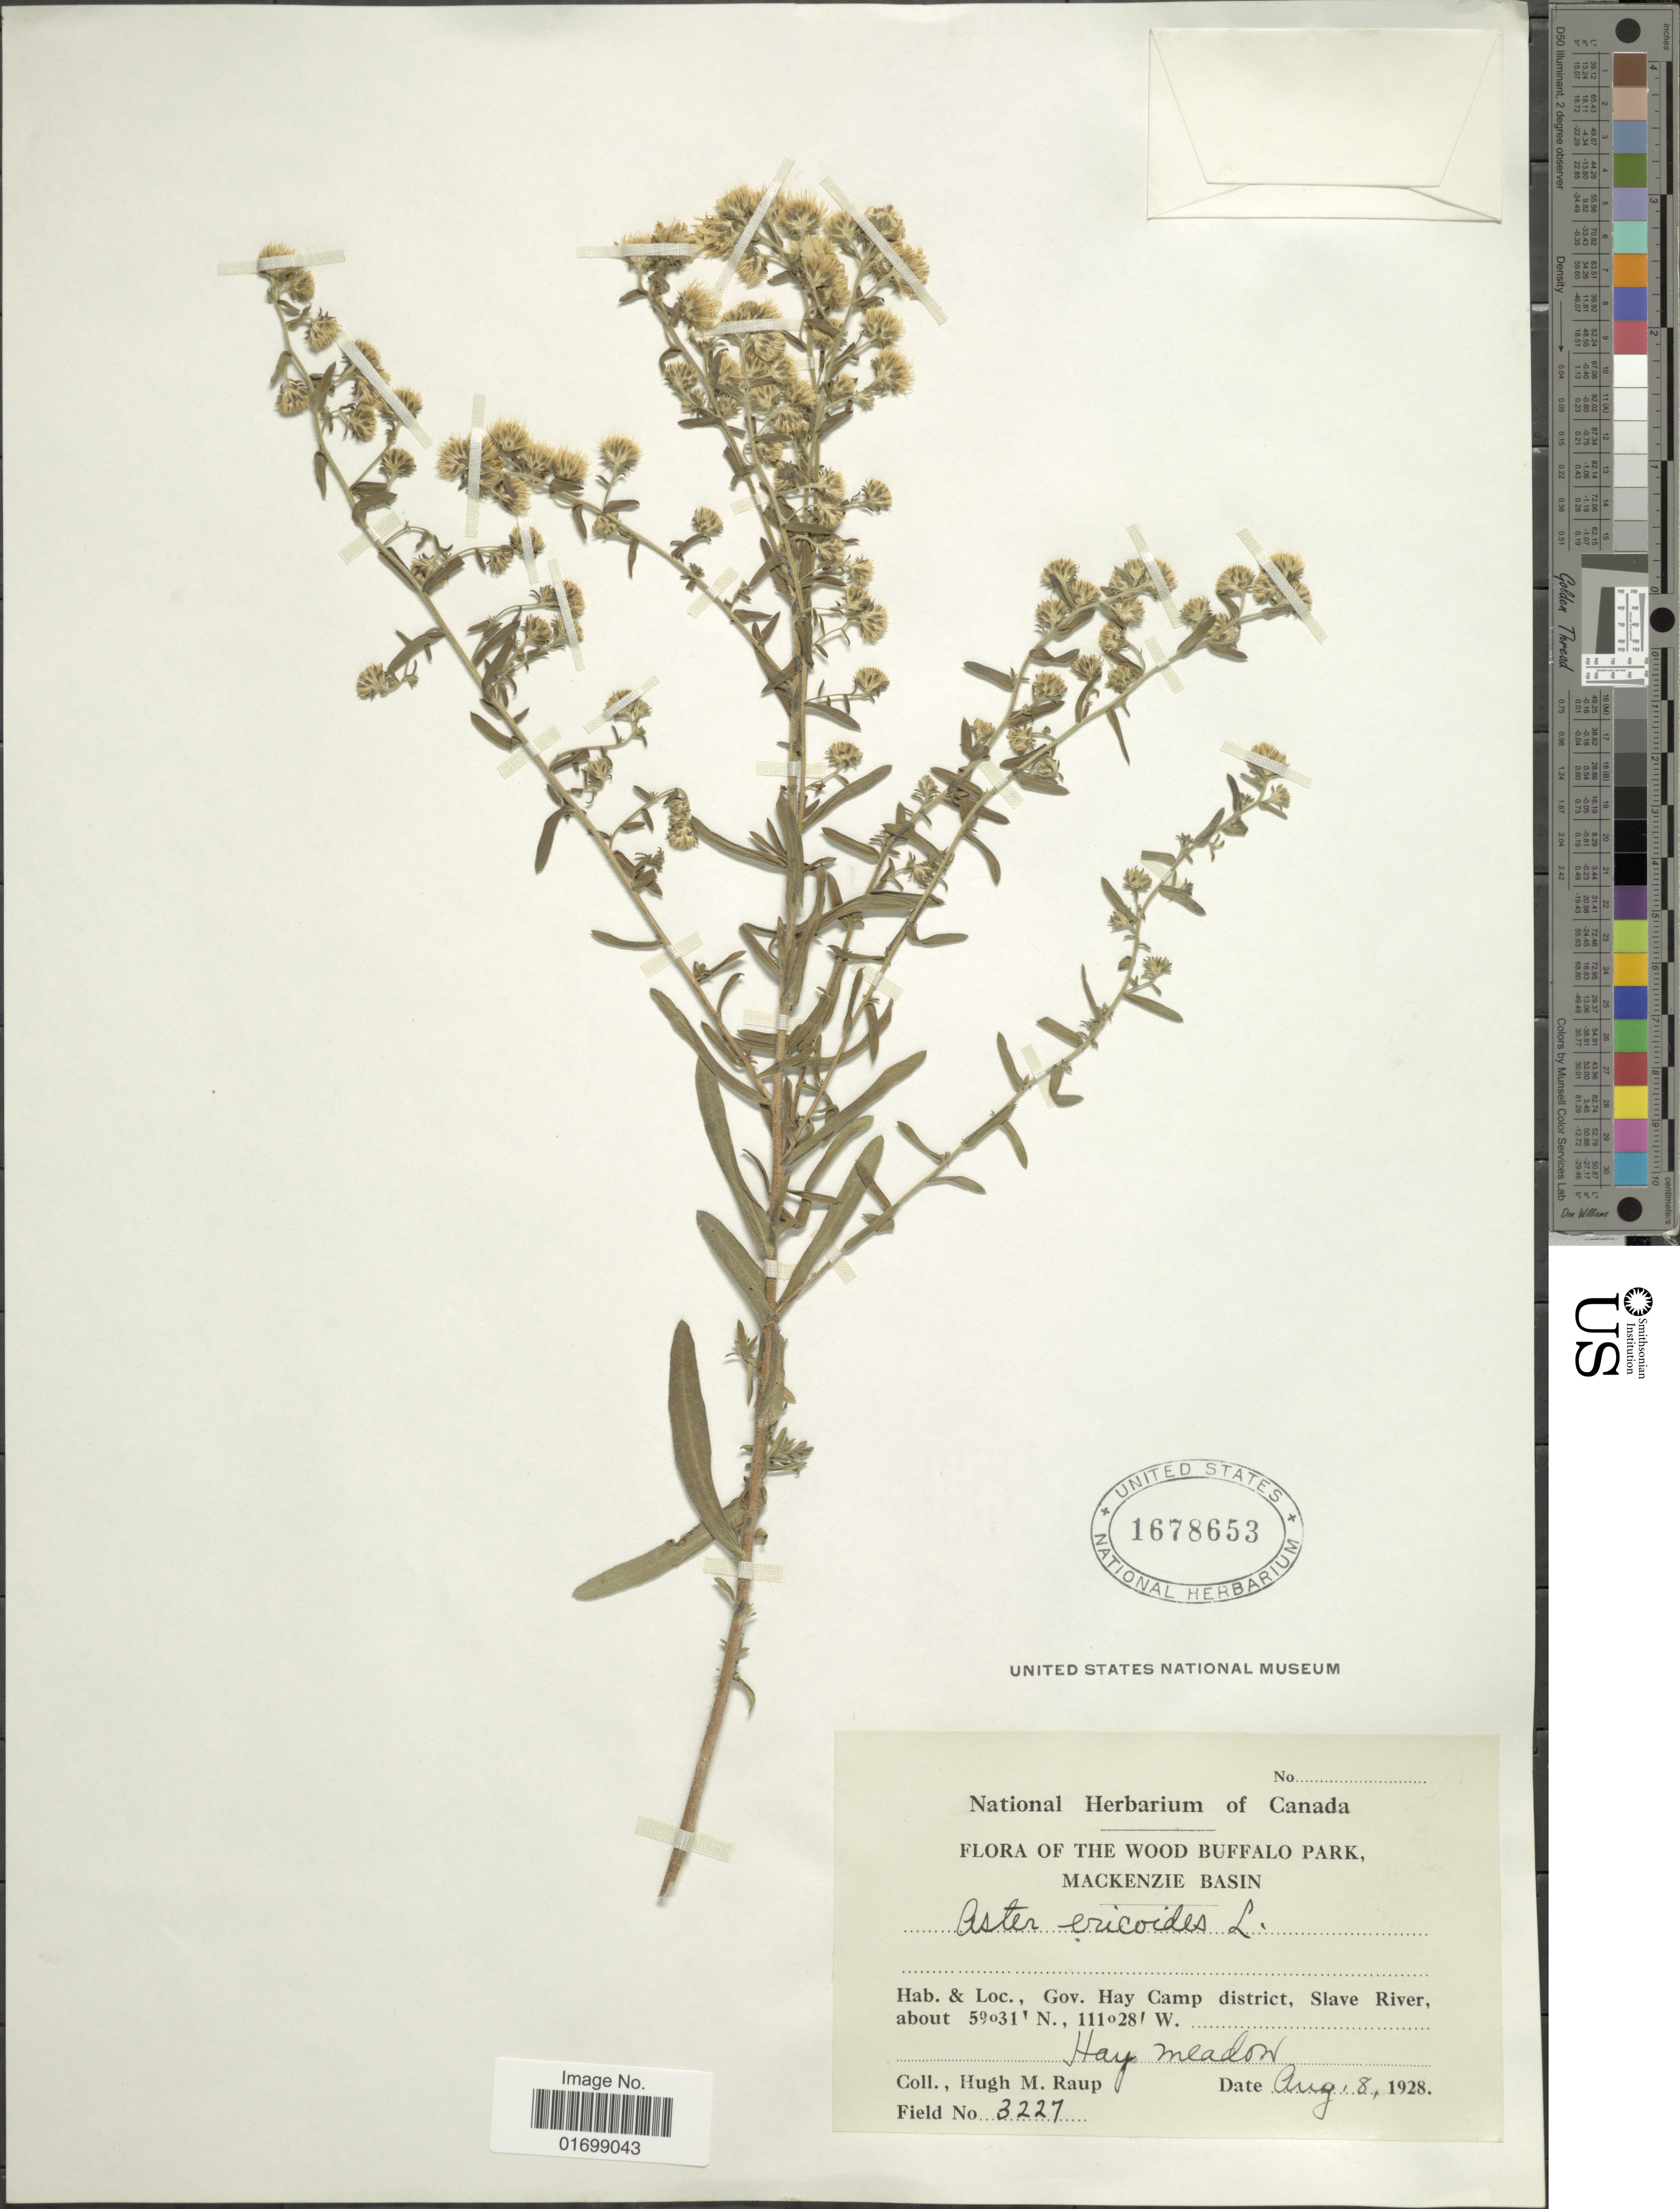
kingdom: Plantae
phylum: Tracheophyta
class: Magnoliopsida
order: Asterales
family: Asteraceae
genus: Symphyotrichum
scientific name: Symphyotrichum falcatum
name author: (Lindl. ex Lindl.) G.L. Nesom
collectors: H. Raup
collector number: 3227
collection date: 1928-08-08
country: Canada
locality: The Wood Buffalo Park, Mackenzie Basin, Gov. Hay Camp district, Slave River.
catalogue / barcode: US 1678653